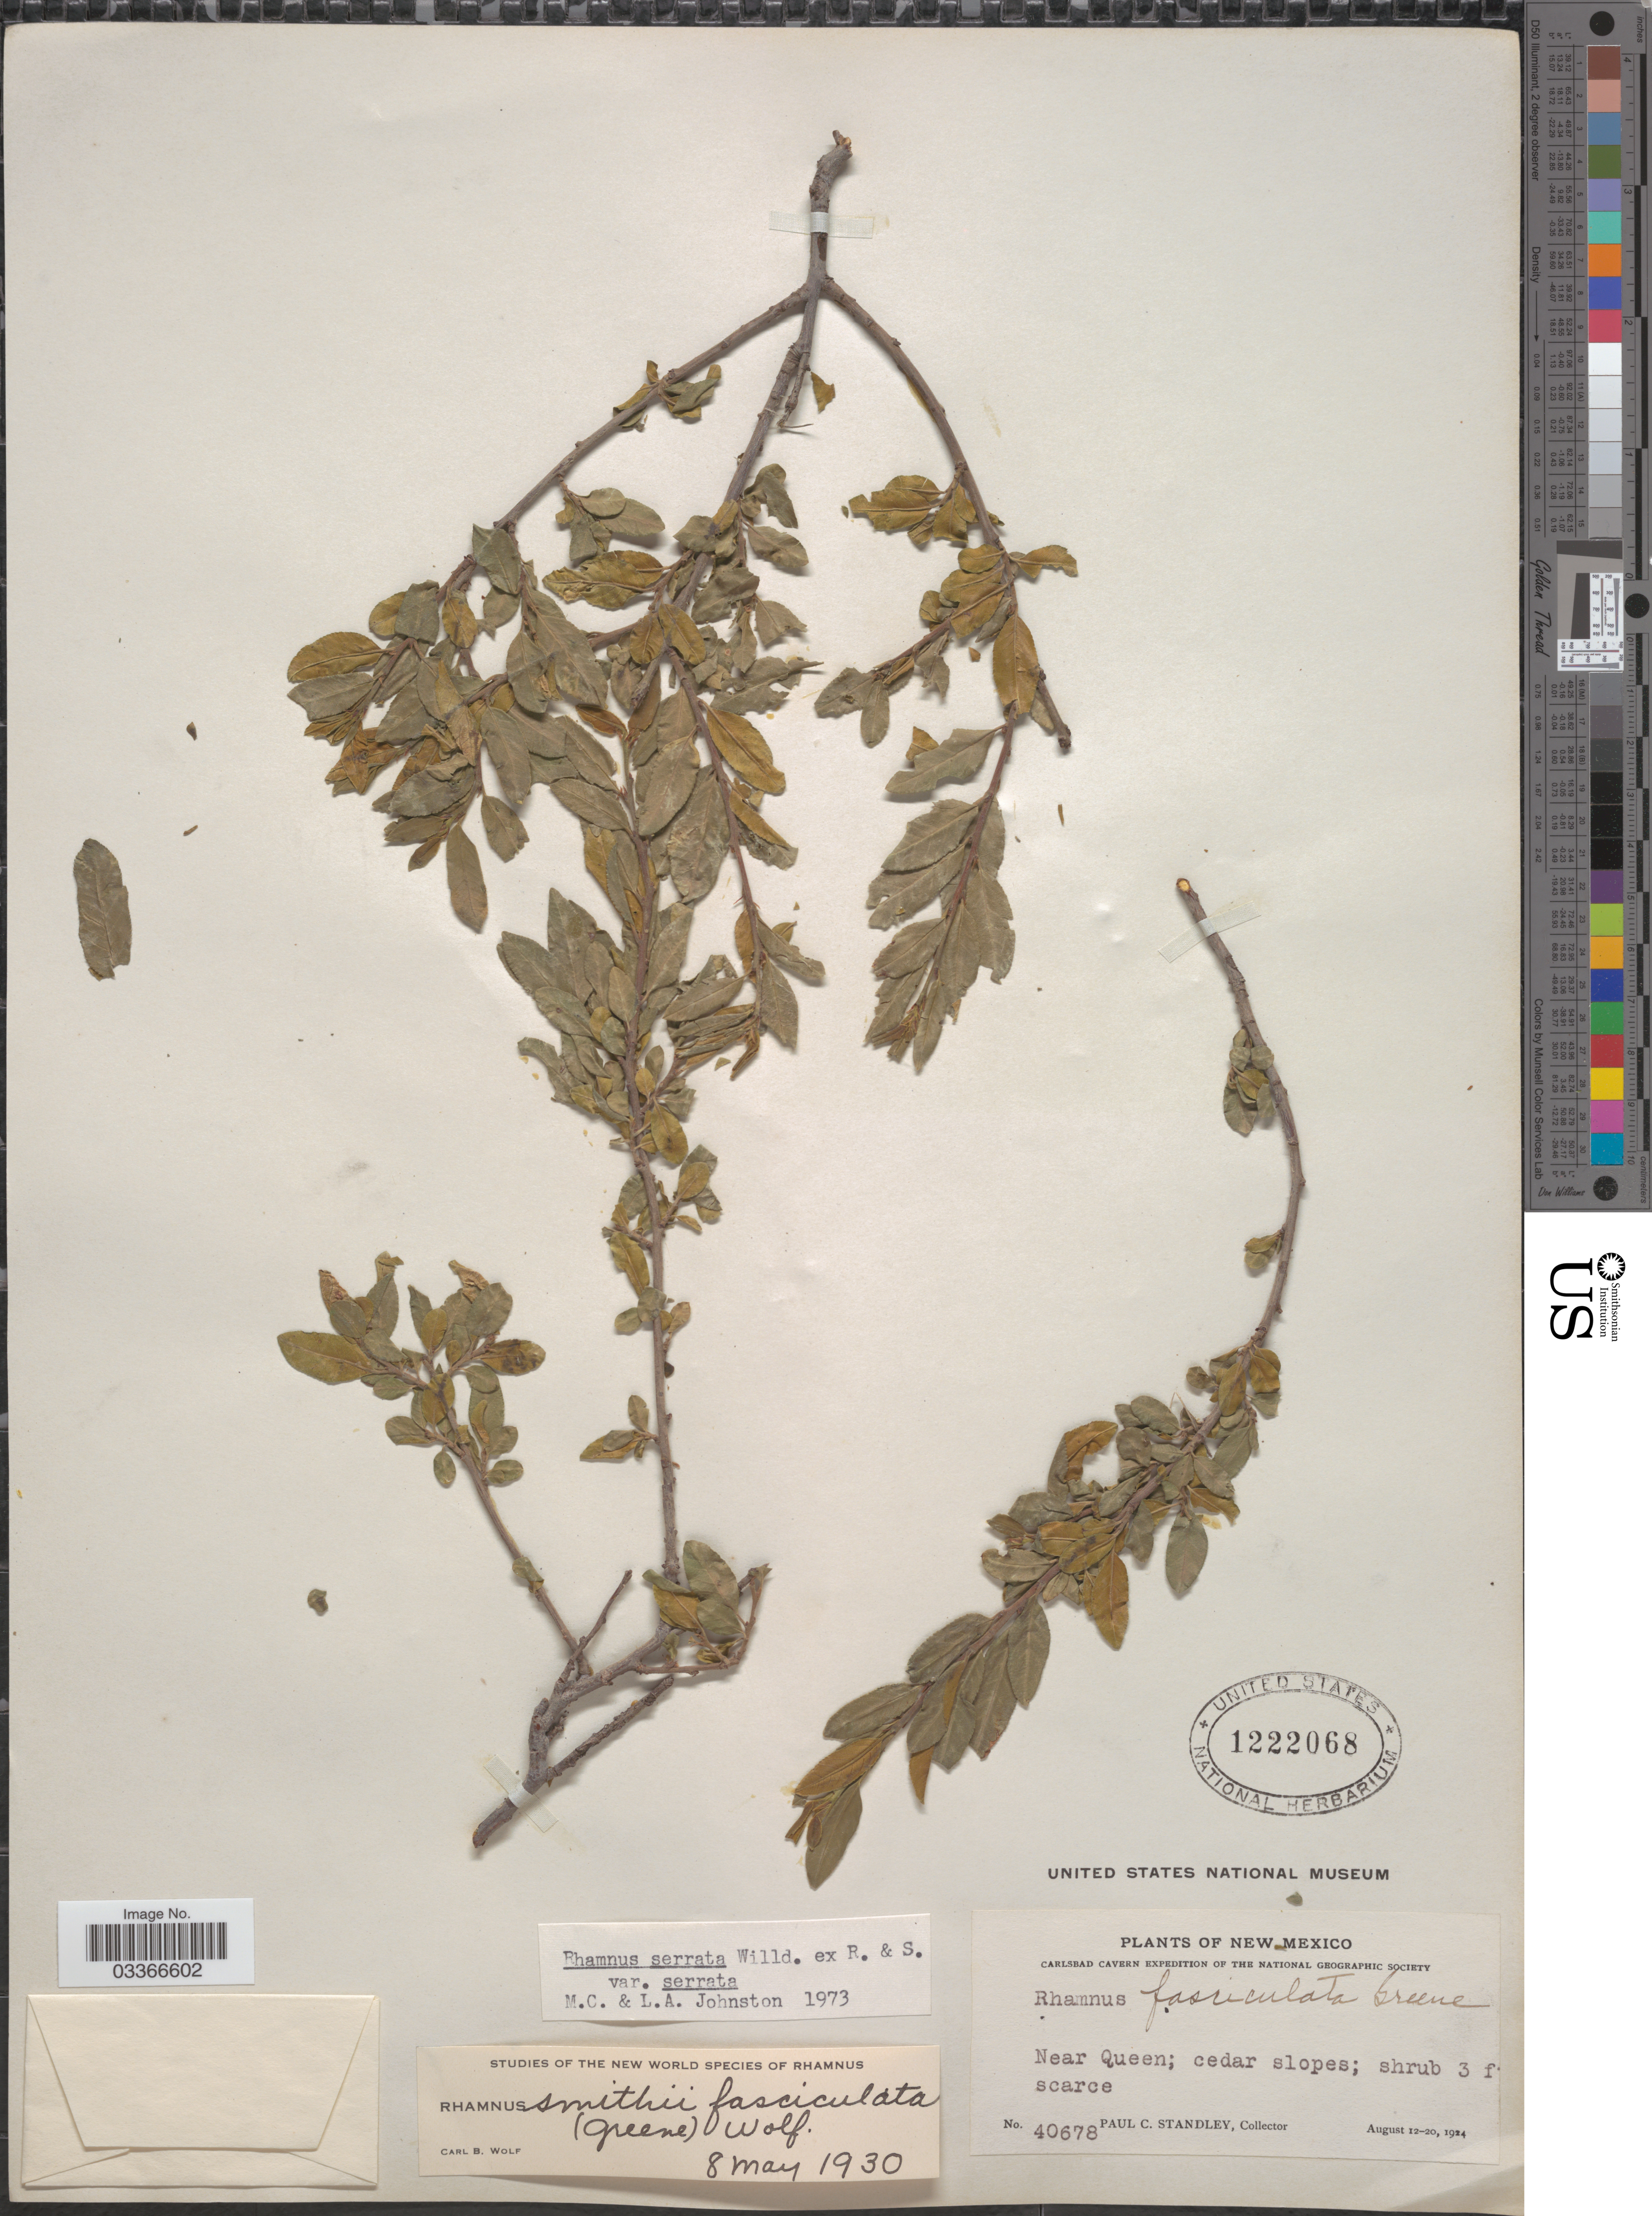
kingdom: Plantae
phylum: Tracheophyta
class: Magnoliopsida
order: Rosales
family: Rhamnaceae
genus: Rhamnus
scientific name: Rhamnus serrata var. serrata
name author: Humb. & Bonpl. ex Willd.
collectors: P. C. Standley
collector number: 40678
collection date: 1924-08-12/1924-08-20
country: United States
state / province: New Mexico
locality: Near Queen.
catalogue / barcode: US 1222068